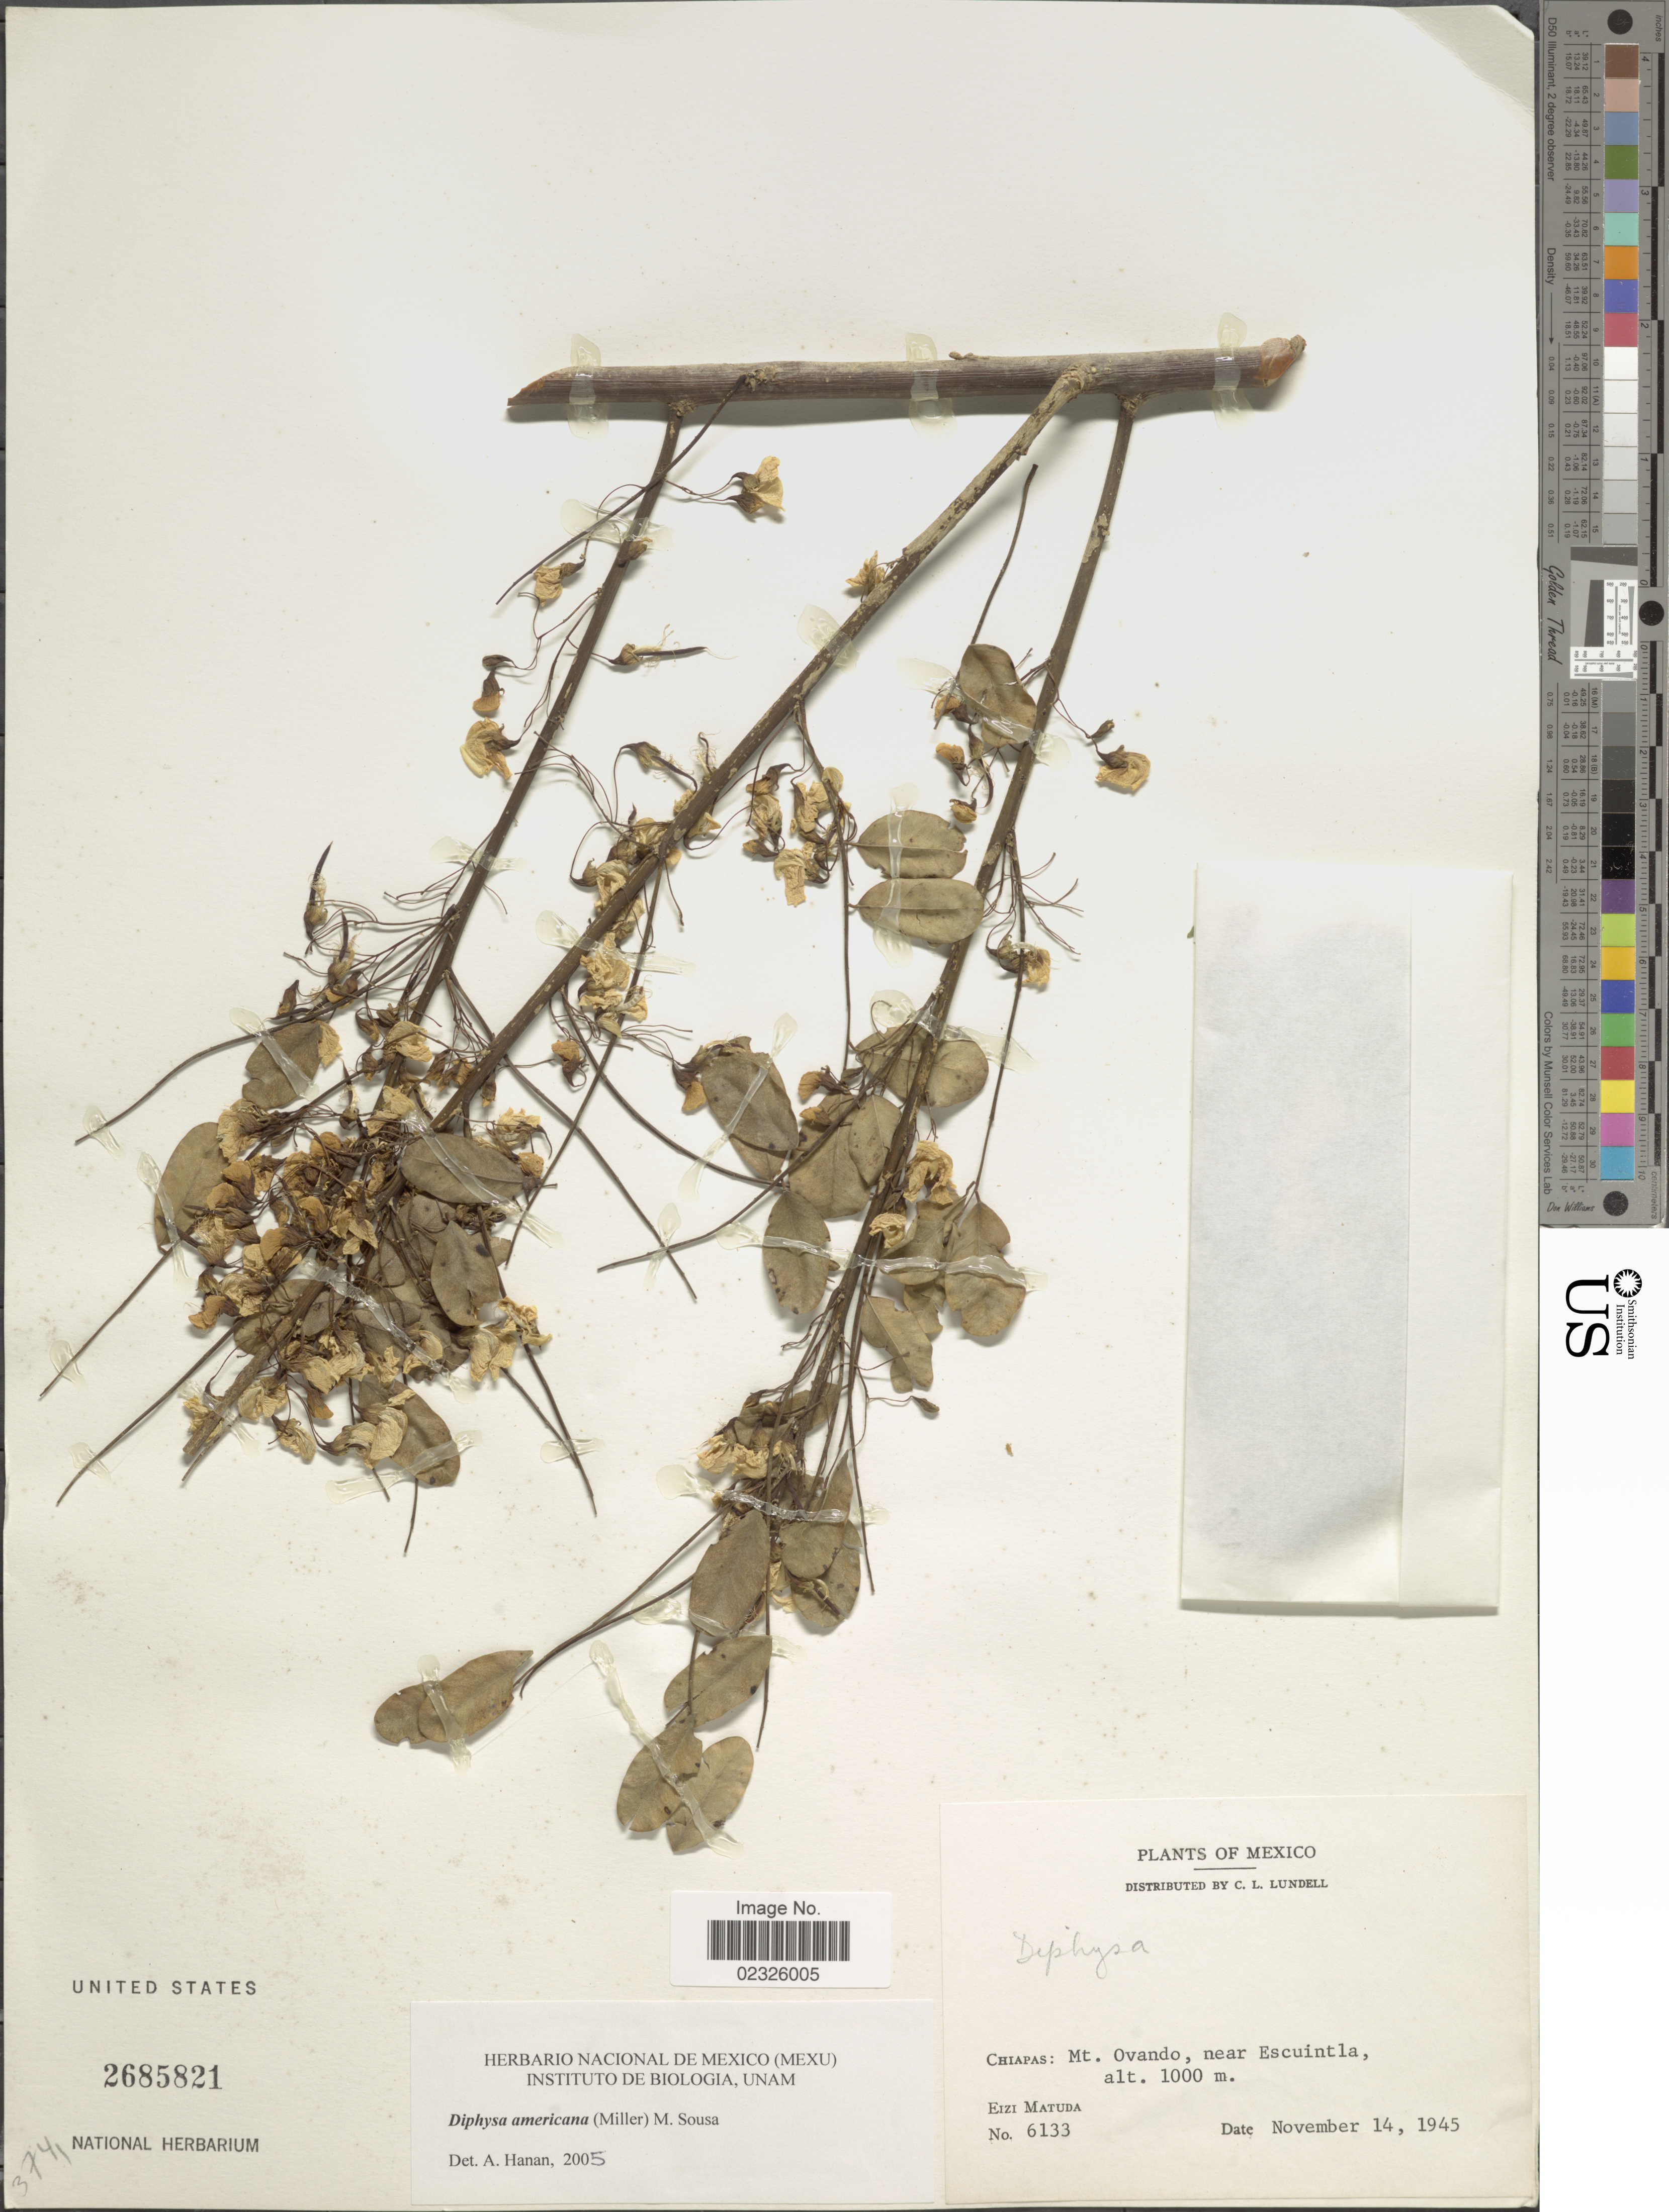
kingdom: Plantae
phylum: Tracheophyta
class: Magnoliopsida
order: Fabales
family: Fabaceae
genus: Diphysa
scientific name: Diphysa americana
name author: (Mill.) M. Sousa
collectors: E. Matuda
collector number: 6133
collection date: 1945-11-14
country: Mexico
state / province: Chiapas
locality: Mt. Ovando, near Escuintla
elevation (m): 1000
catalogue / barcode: US 2685821